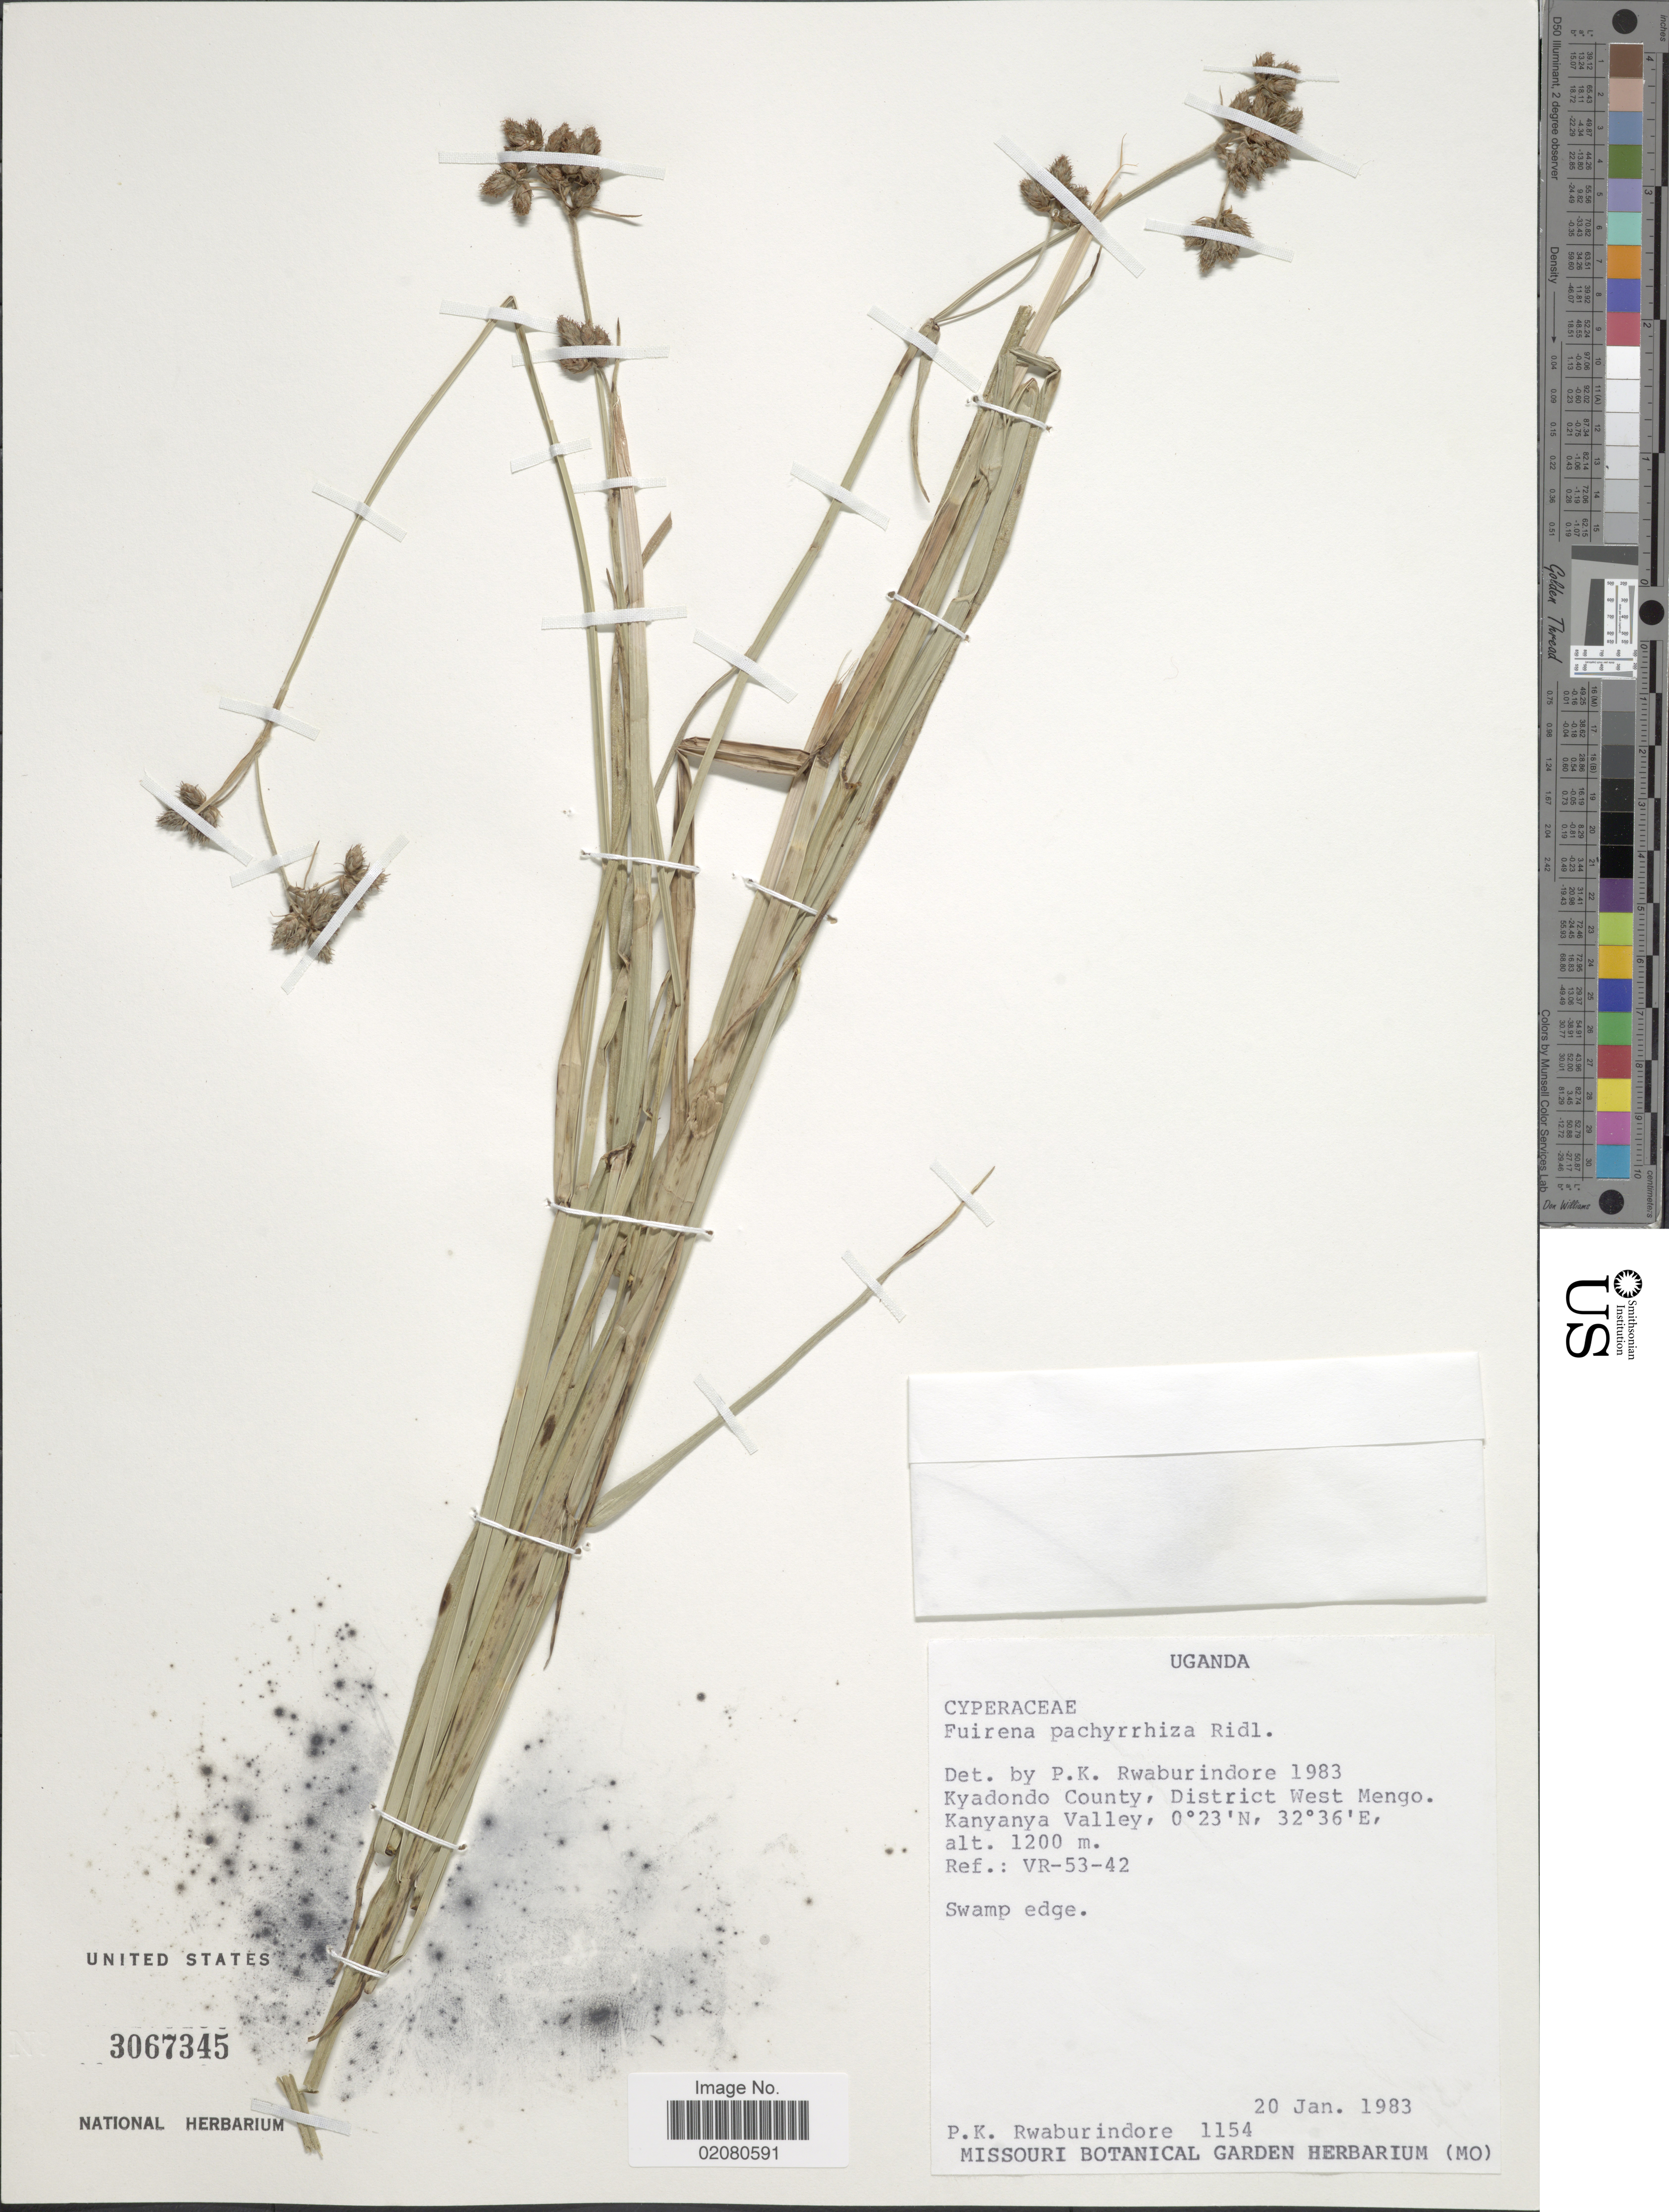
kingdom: Plantae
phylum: Tracheophyta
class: Liliopsida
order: Poales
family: Cyperaceae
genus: Fuirena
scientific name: Fuirena pachyrrhiza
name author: Ridl.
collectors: P. Rwaburindore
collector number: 1154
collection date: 1983-01-20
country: Uganda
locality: Uganda, Kyadondo County, District West West Mengo Kanyanya Valley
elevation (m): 1200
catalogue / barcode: US 3067345